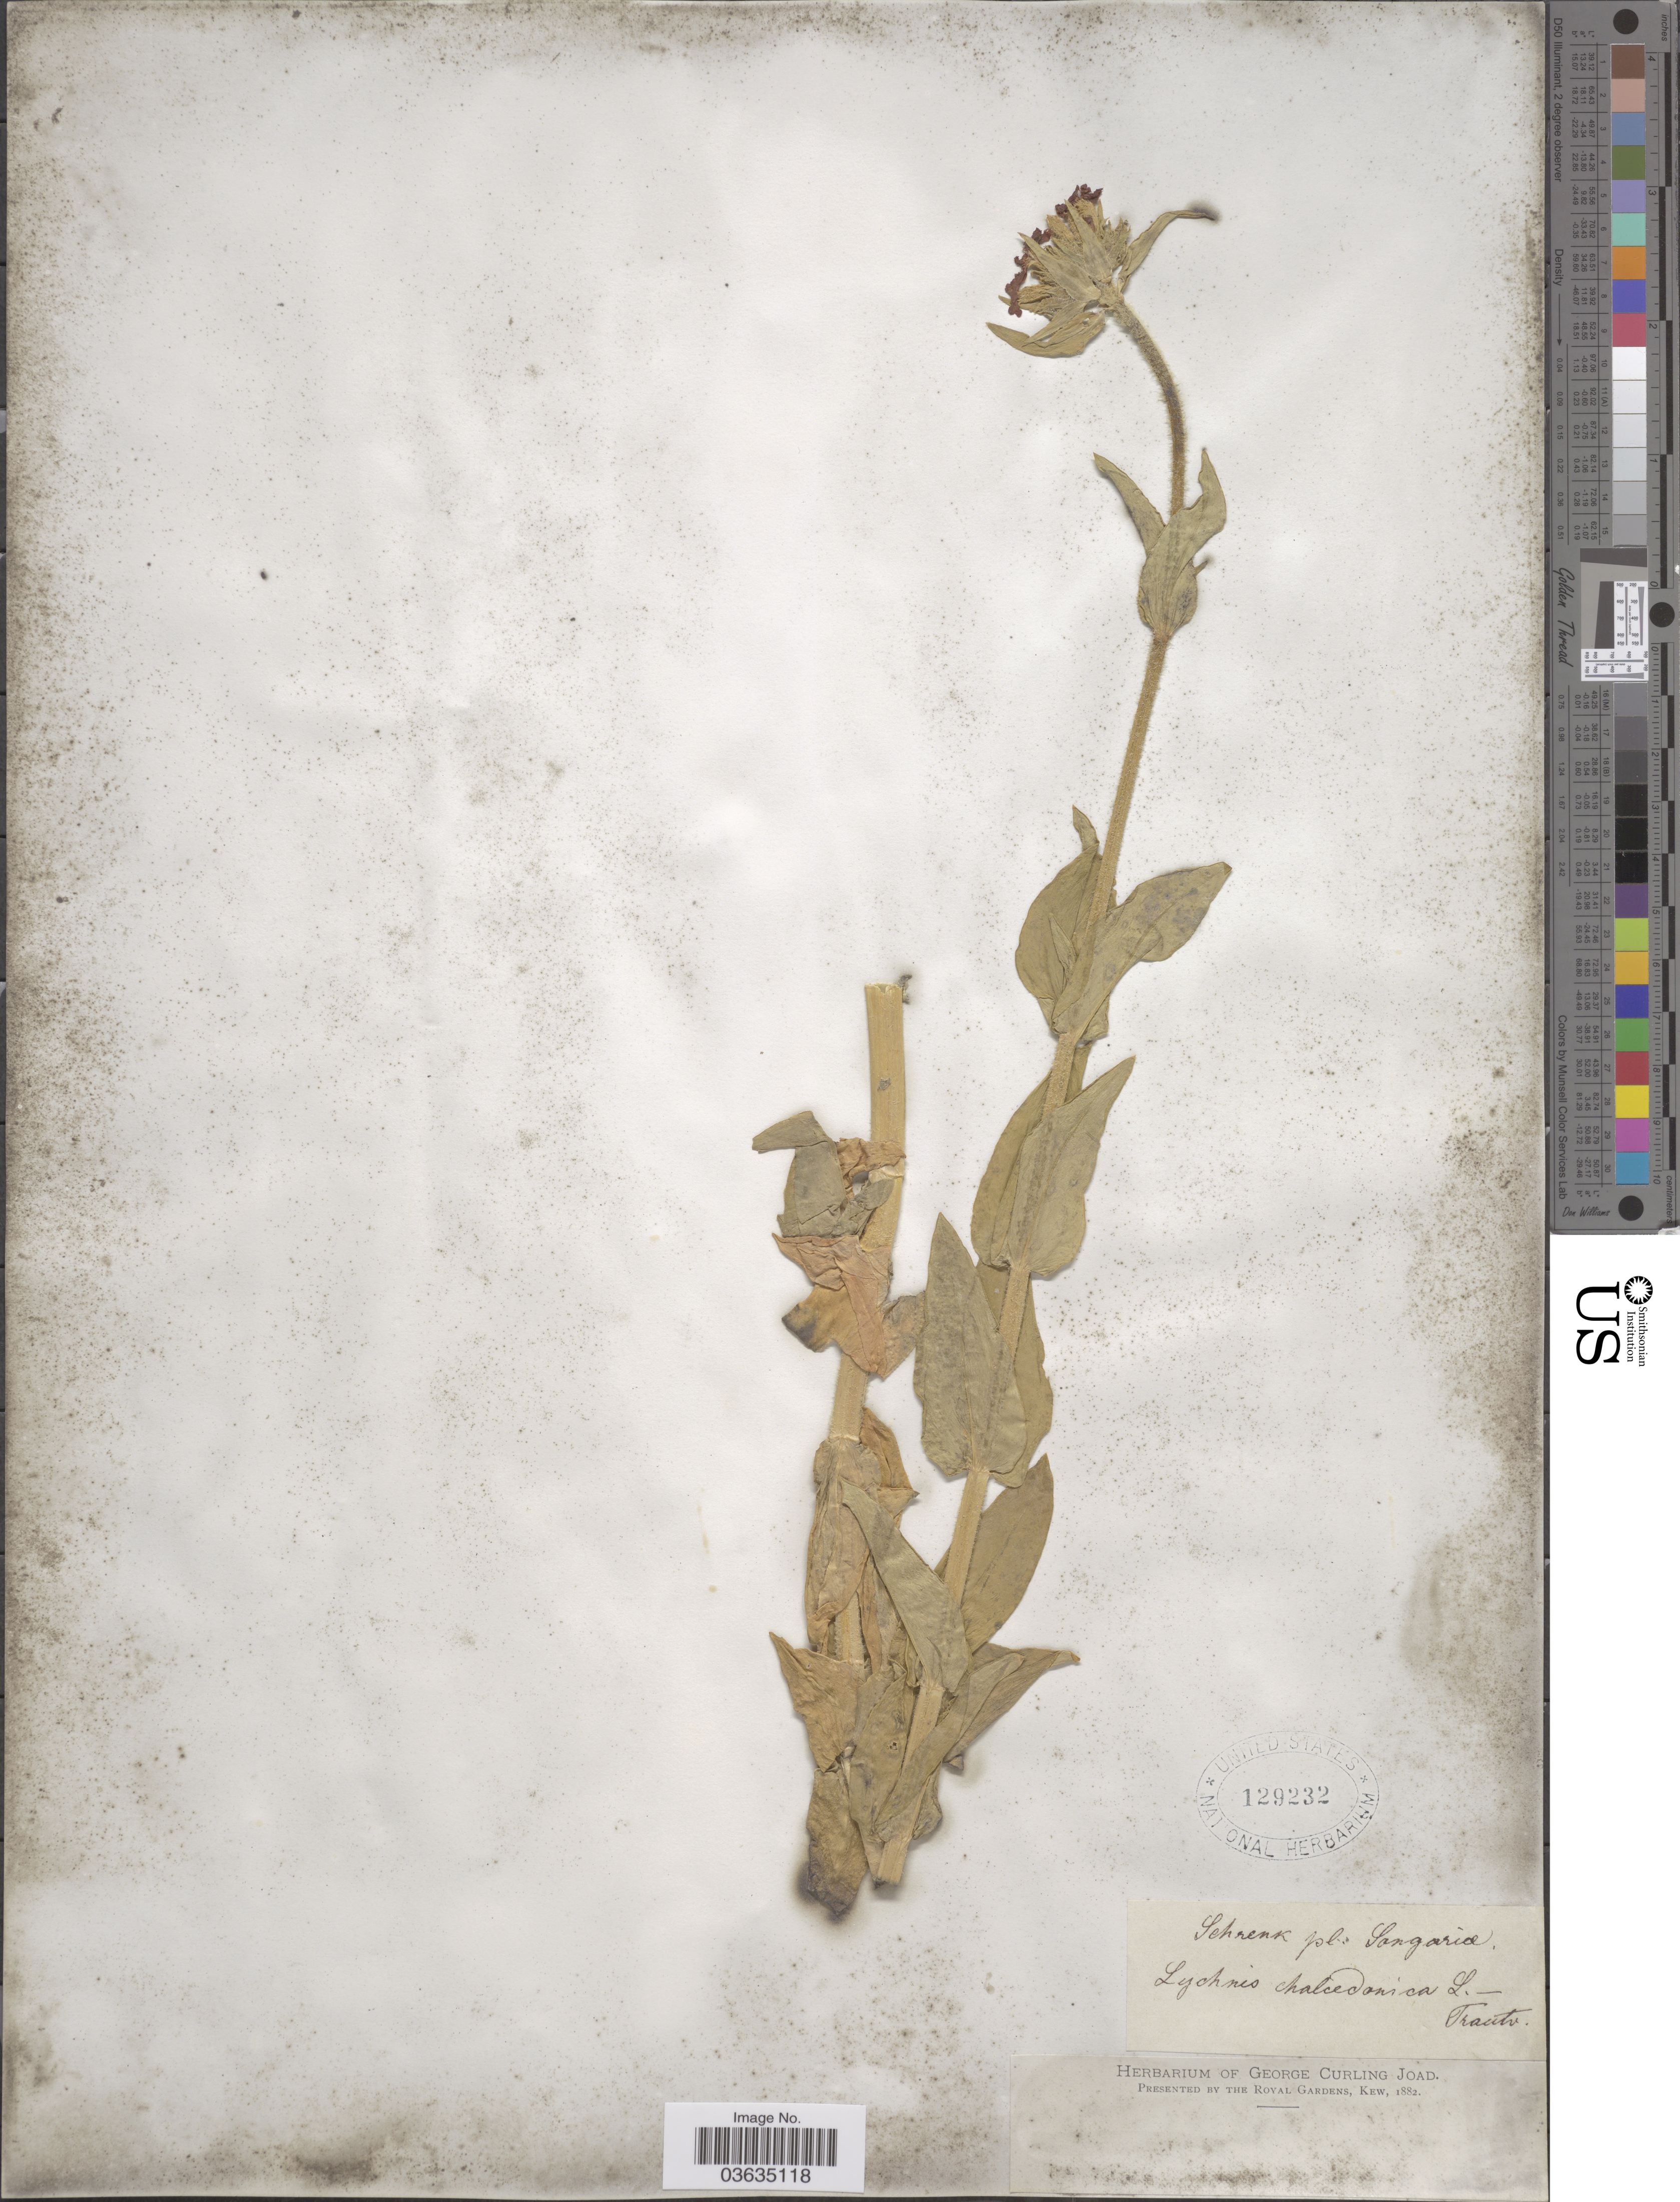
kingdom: Plantae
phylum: Tracheophyta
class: Magnoliopsida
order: Caryophyllales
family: Caryophyllaceae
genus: Silene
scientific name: Silene chalcedonica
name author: (L.) E.H.L. Krause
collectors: ex herb. George Curling Joad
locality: Trautv.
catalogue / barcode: US 129232